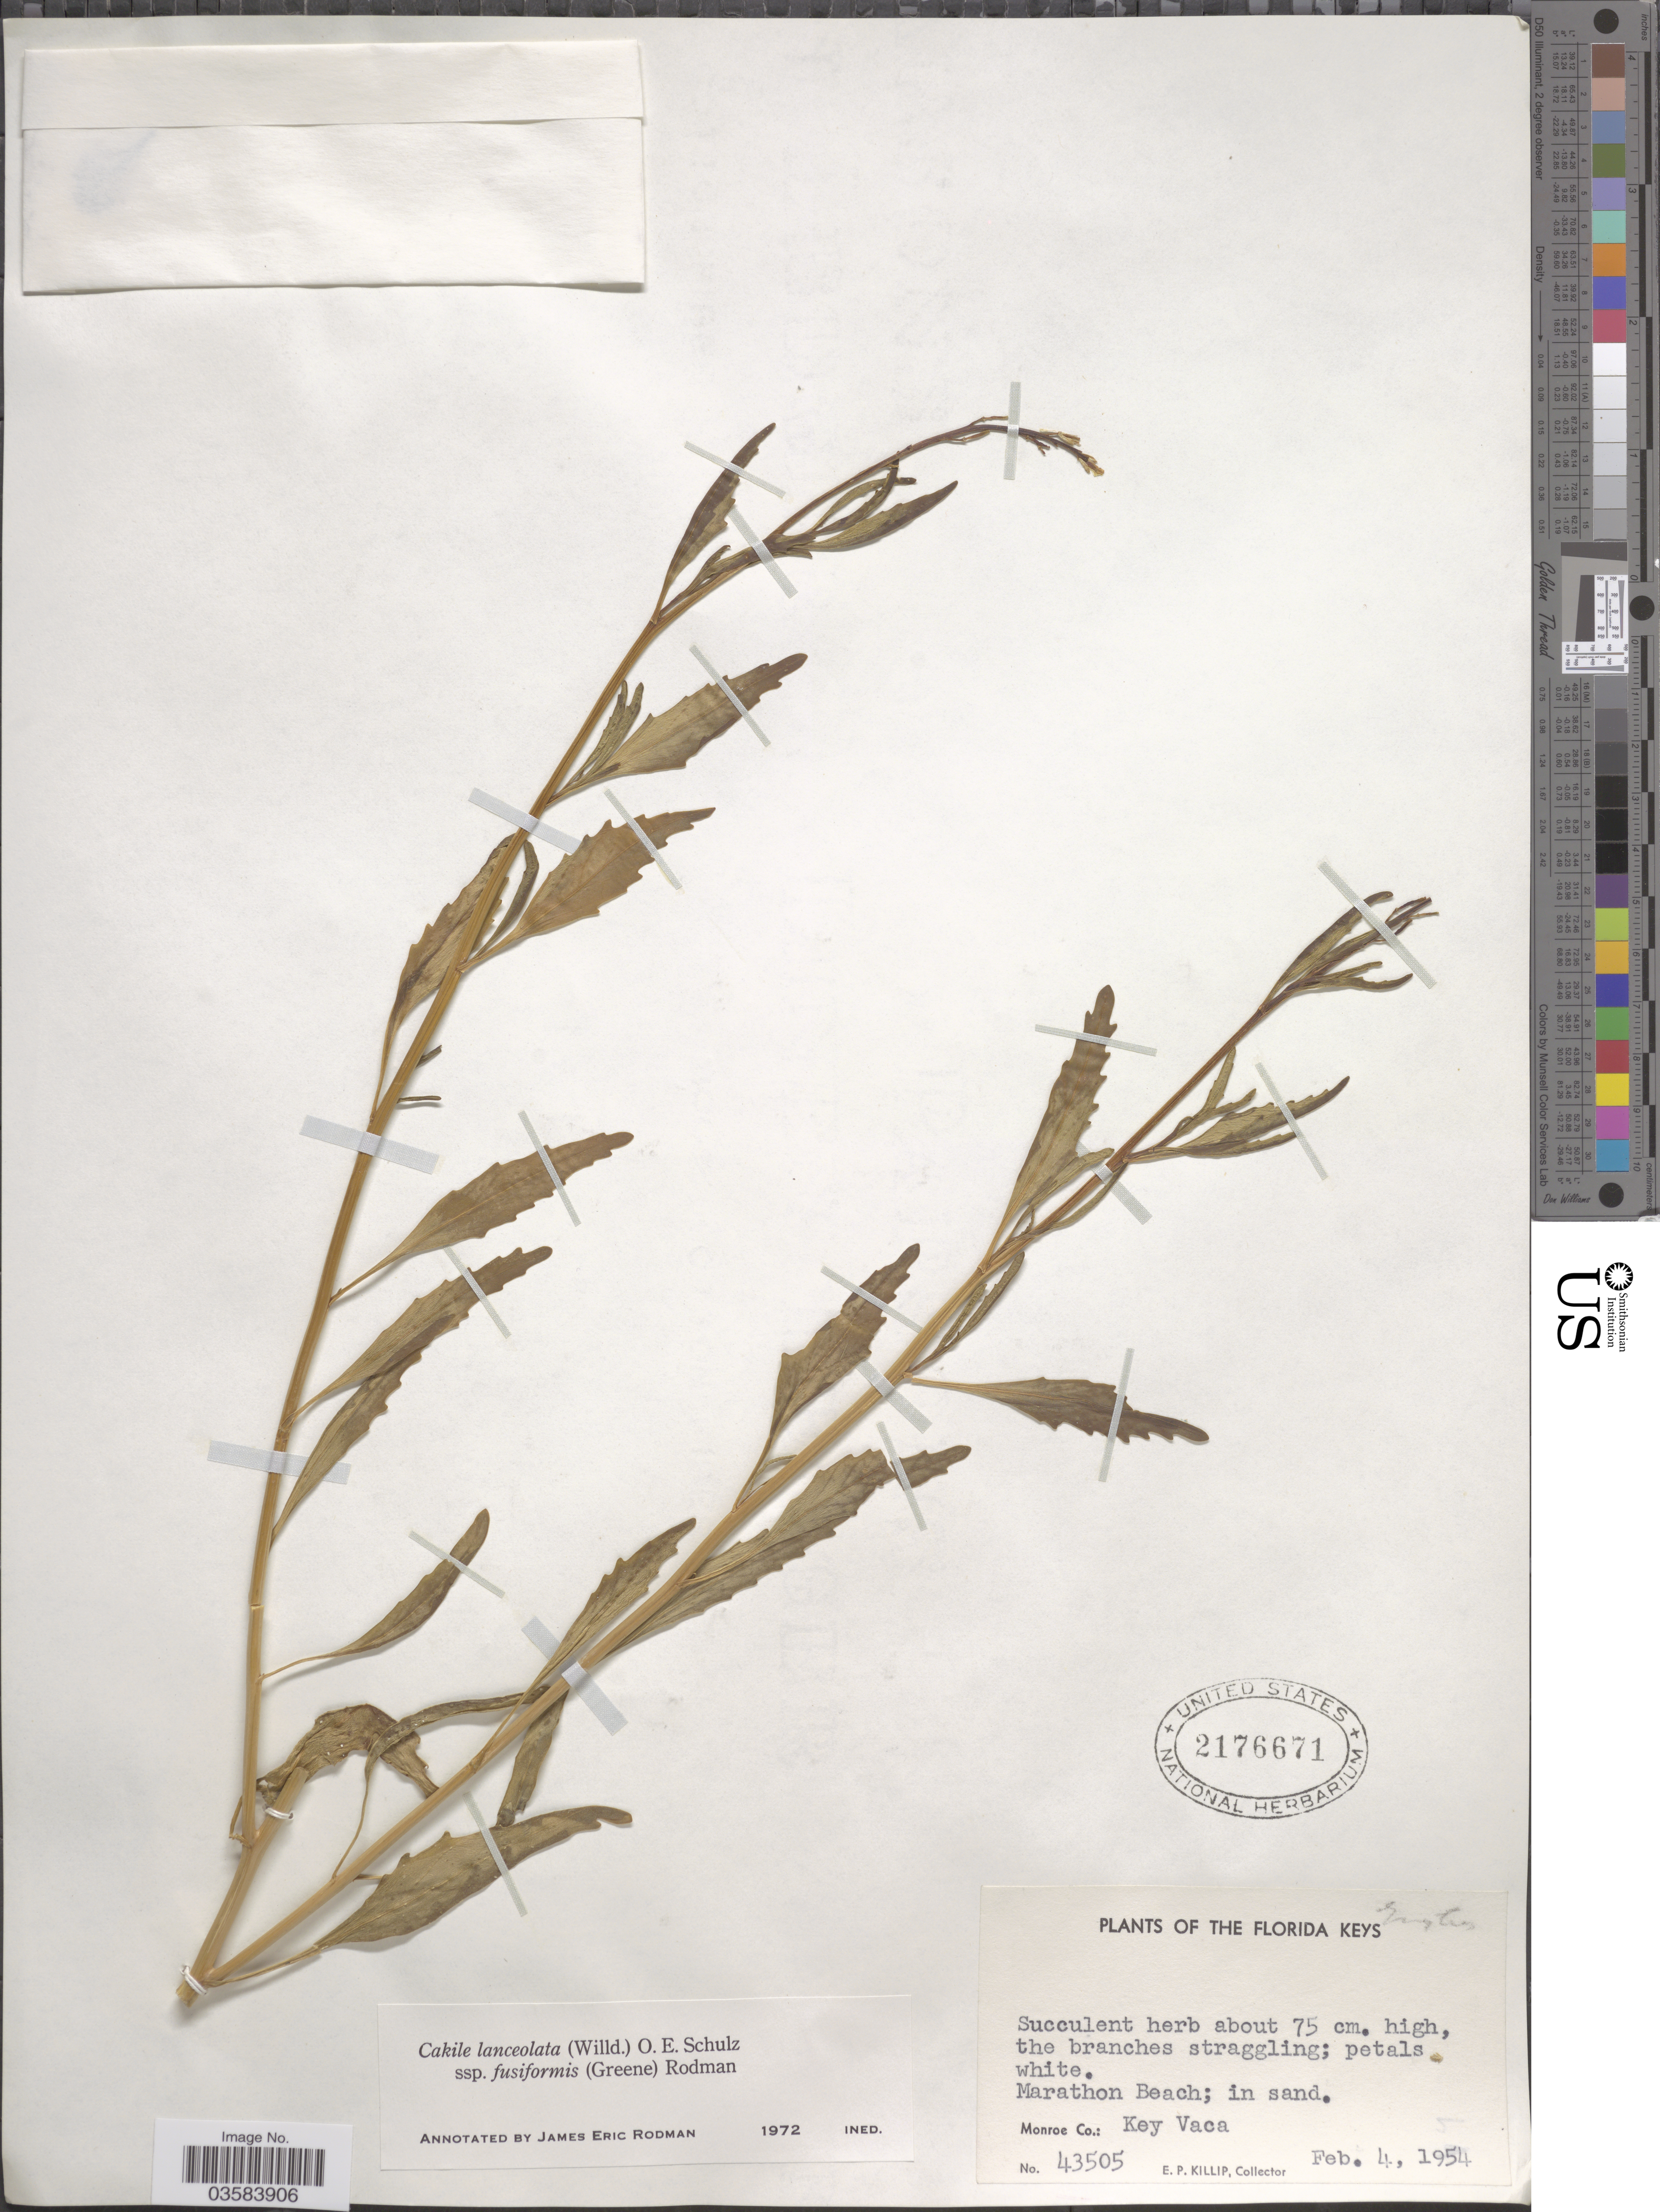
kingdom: Plantae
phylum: Tracheophyta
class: Magnoliopsida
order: Brassicales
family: Brassicaceae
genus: Cakile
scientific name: Cakile lanceolata subsp. fusiformis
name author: (Greene) Rodman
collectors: E. P. Killip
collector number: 43505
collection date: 1954-02-04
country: United States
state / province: Florida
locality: The Florida Keys. Marathon Beach; in sand. Monroe Co.: Key Vaca.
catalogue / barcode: US 2176671